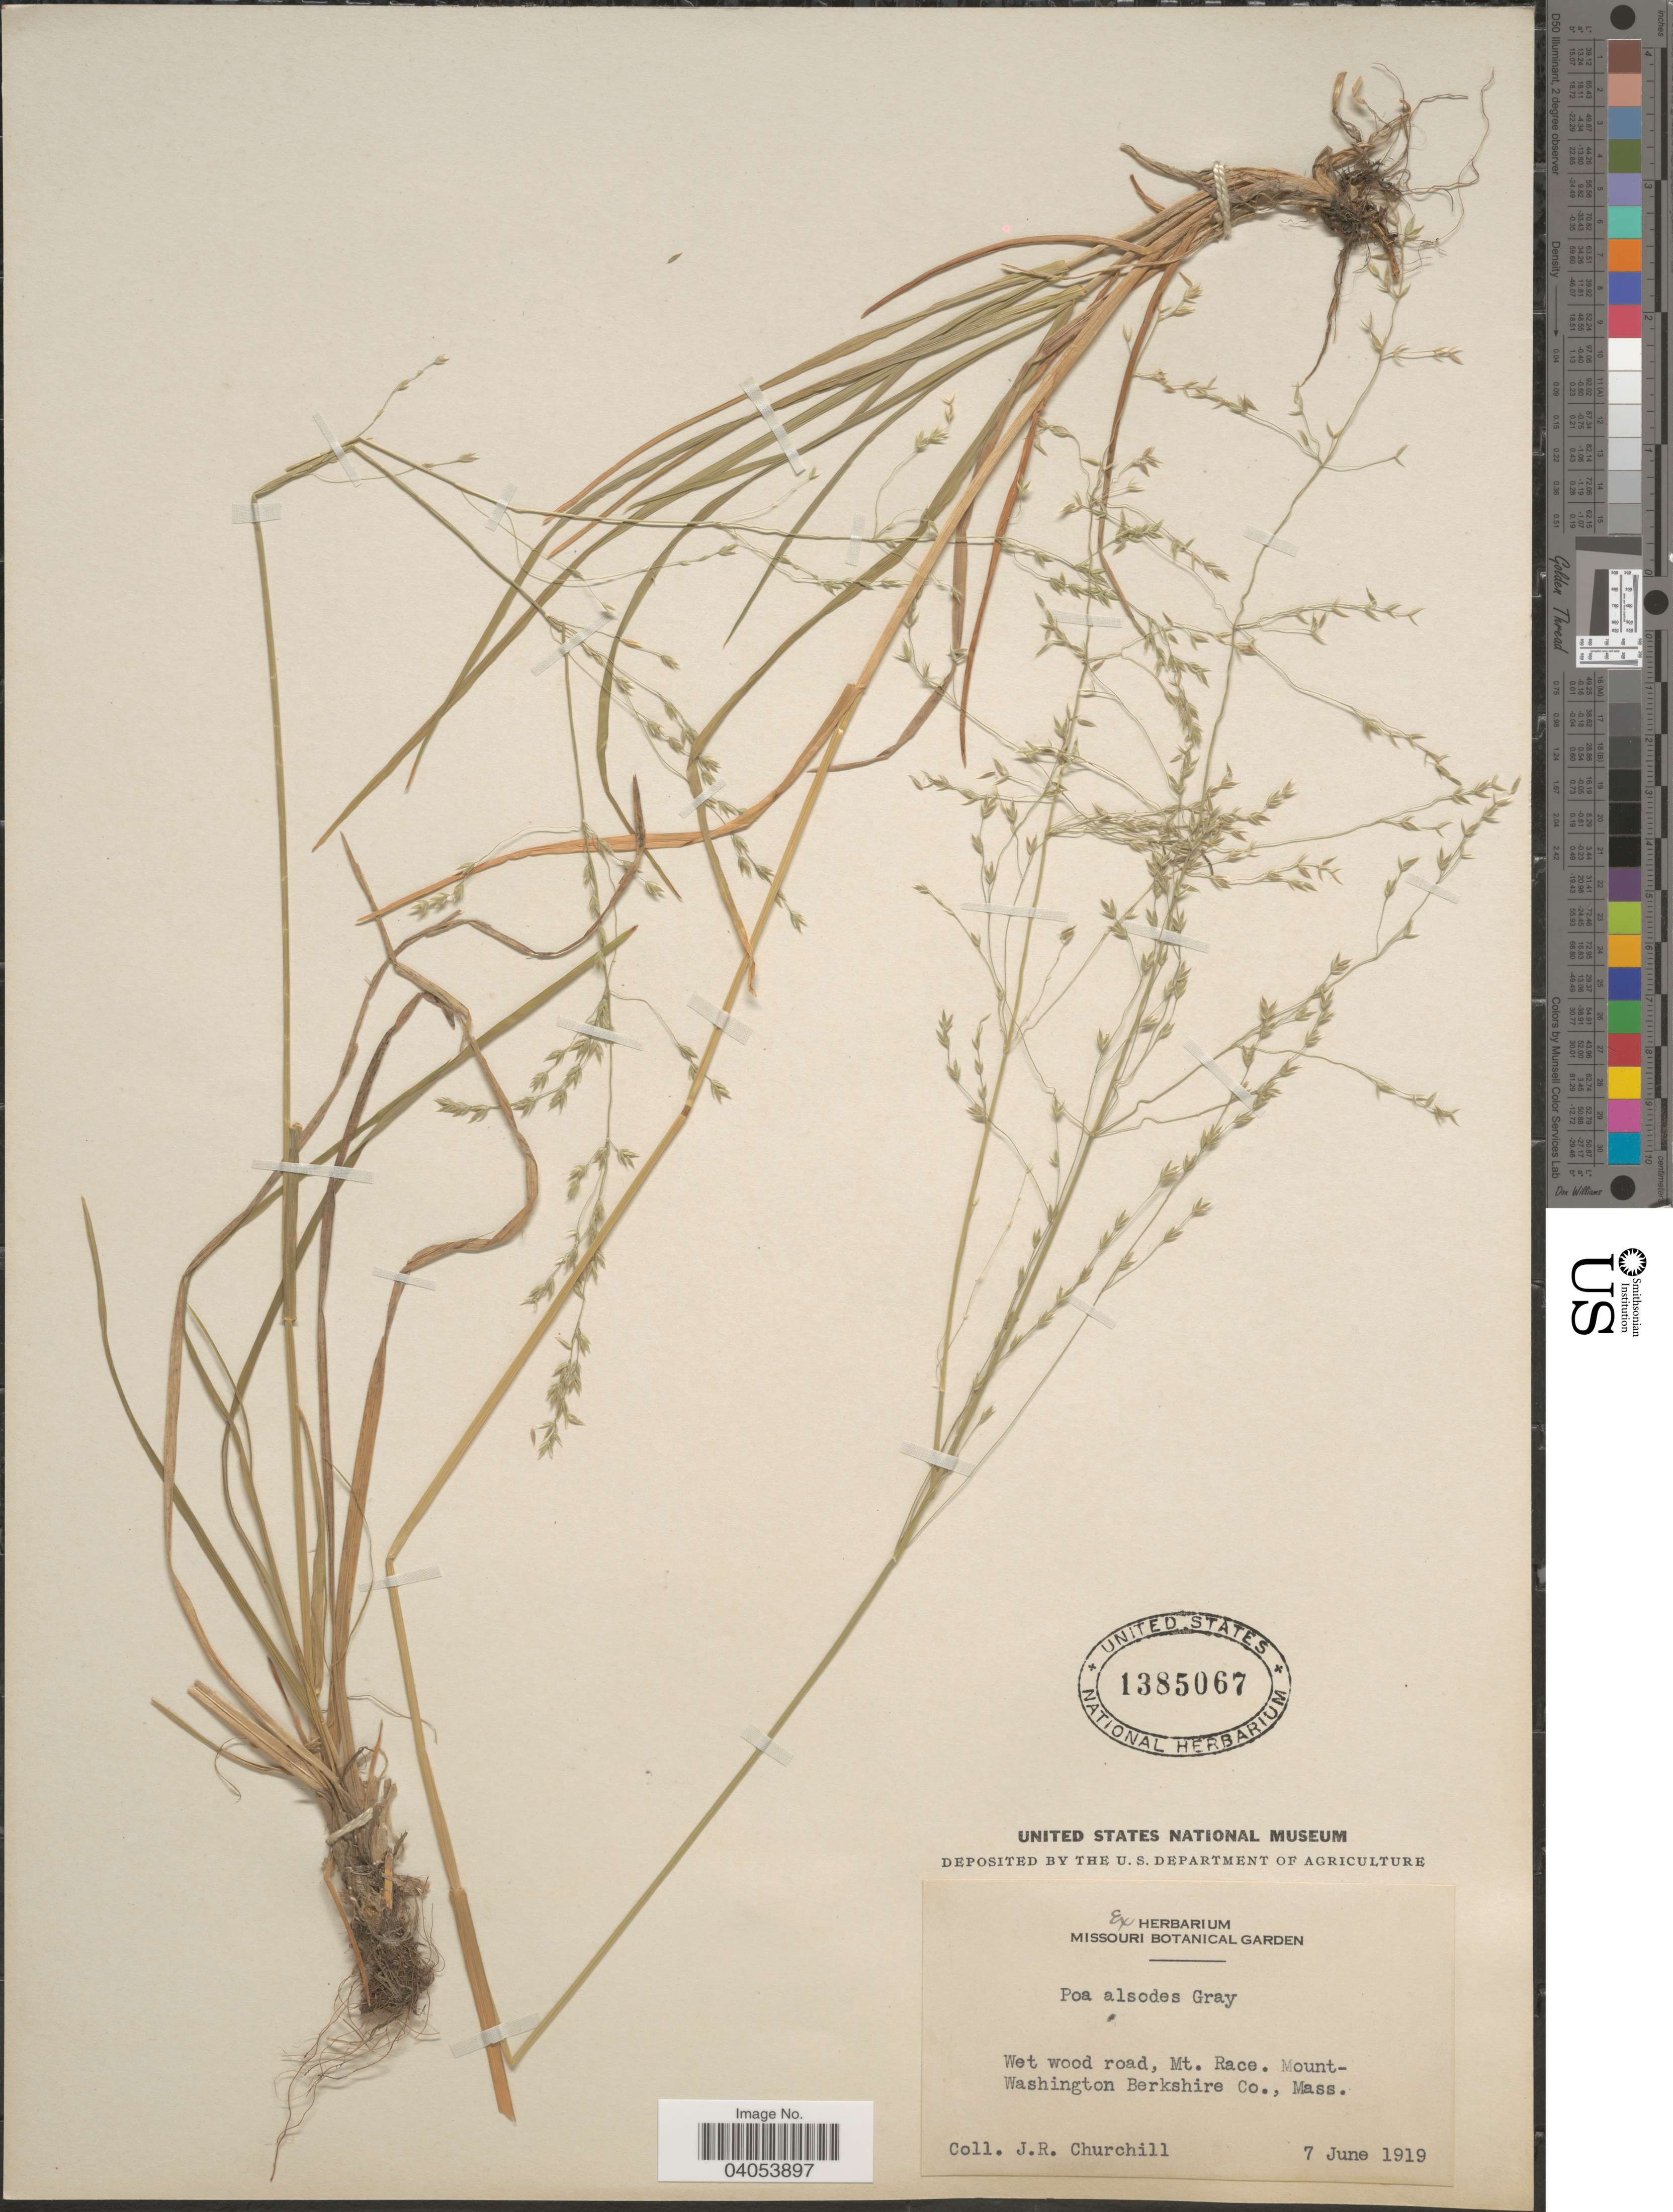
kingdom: Plantae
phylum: Tracheophyta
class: Liliopsida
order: Poales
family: Poaceae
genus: Poa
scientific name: Poa alsodes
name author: A. Gray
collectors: J. Churchill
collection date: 1919-06-07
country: United States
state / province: Massachusetts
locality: Mt. Race. Mount-Washington Berkshire Co.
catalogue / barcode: US 1385067